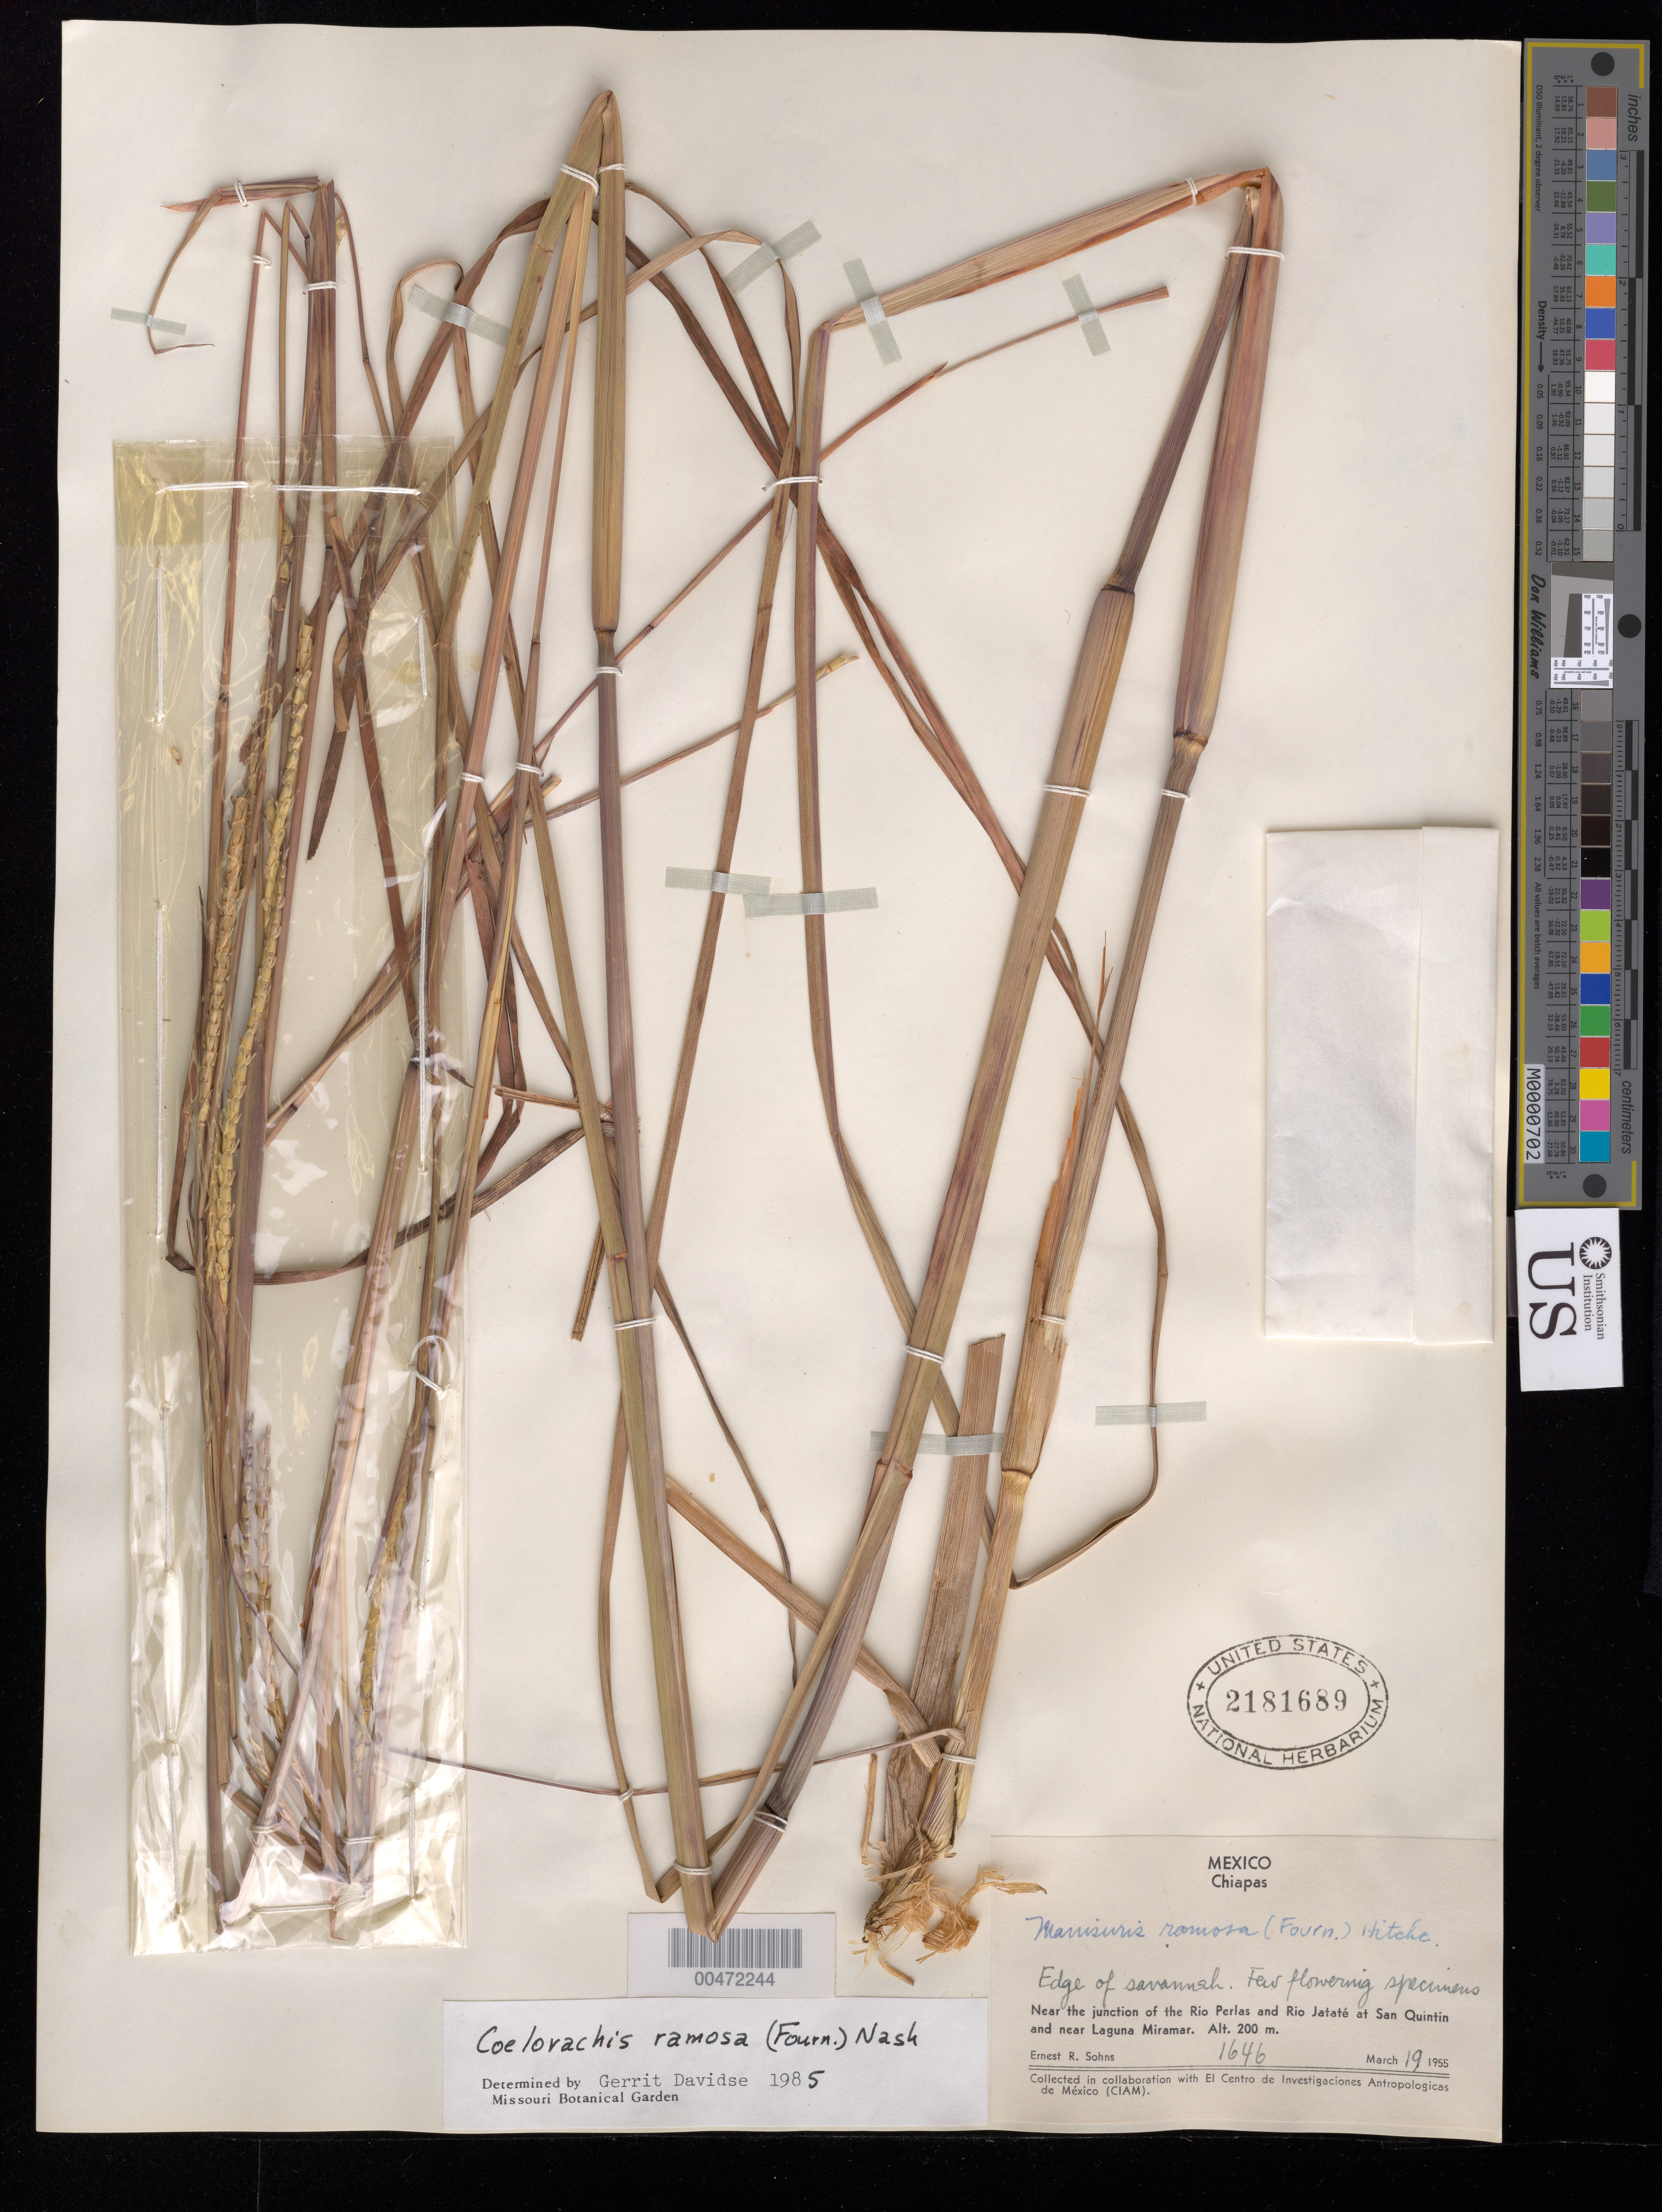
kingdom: Plantae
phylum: Tracheophyta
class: Liliopsida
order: Poales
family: Poaceae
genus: Coelorachis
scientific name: Coelorachis ramosa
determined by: Davidse, Gerrit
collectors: E. R. Sohns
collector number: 1646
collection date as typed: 19 Mar 1955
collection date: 1955-03-19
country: Mexico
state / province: Chiapas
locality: Near the jct of the Rio Perlas & Rio Jatat‚ at San Quintin & near Laguna Miramar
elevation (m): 200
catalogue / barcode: US 2181689